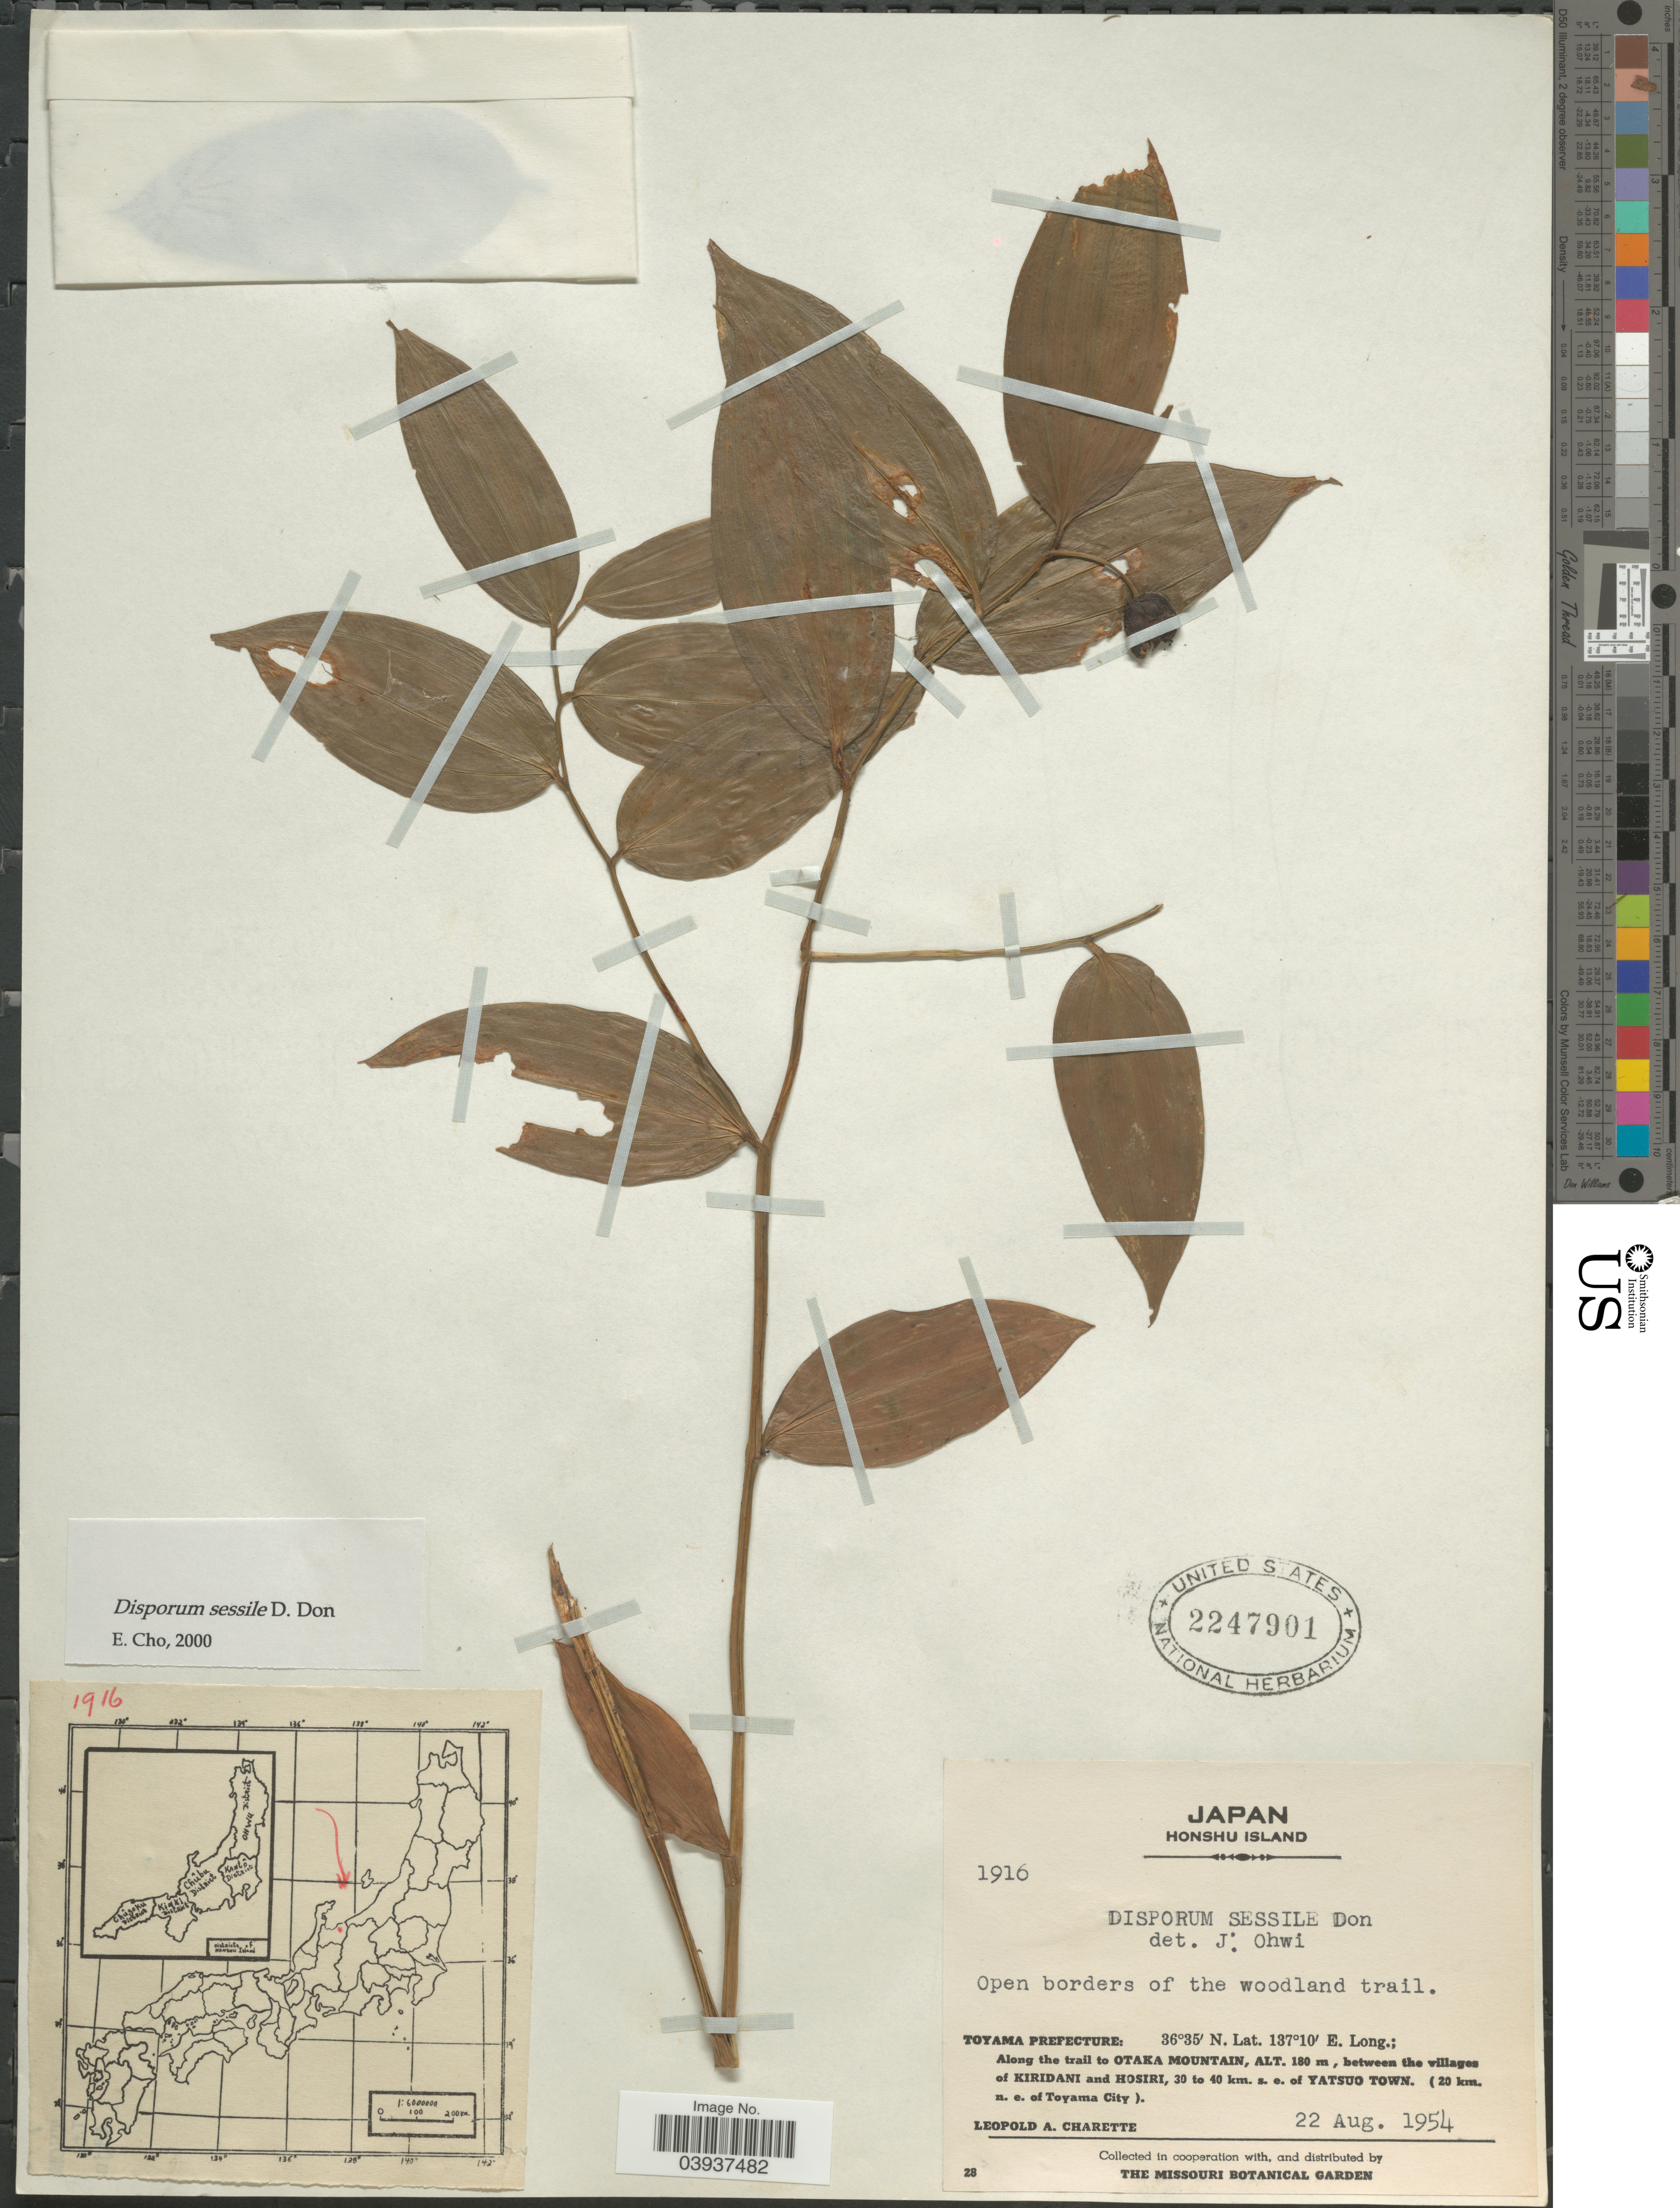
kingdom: Plantae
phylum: Tracheophyta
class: Liliopsida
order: Liliales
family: Colchicaceae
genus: Disporum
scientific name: Disporum sessile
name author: D. Don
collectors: L. A. Charette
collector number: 1916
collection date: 1954-08-22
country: Japan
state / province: Toyama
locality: Honshu Island. Open borders of the woodland trail. Toyama Prefecture: Along the trail to Otaka Mountain, between the villages of Kiridani and Hosiri, 30 to 40 km. s.e.of Yatsuo Town. (20 km. n. e. of Toyama City).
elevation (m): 180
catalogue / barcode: US 2247901